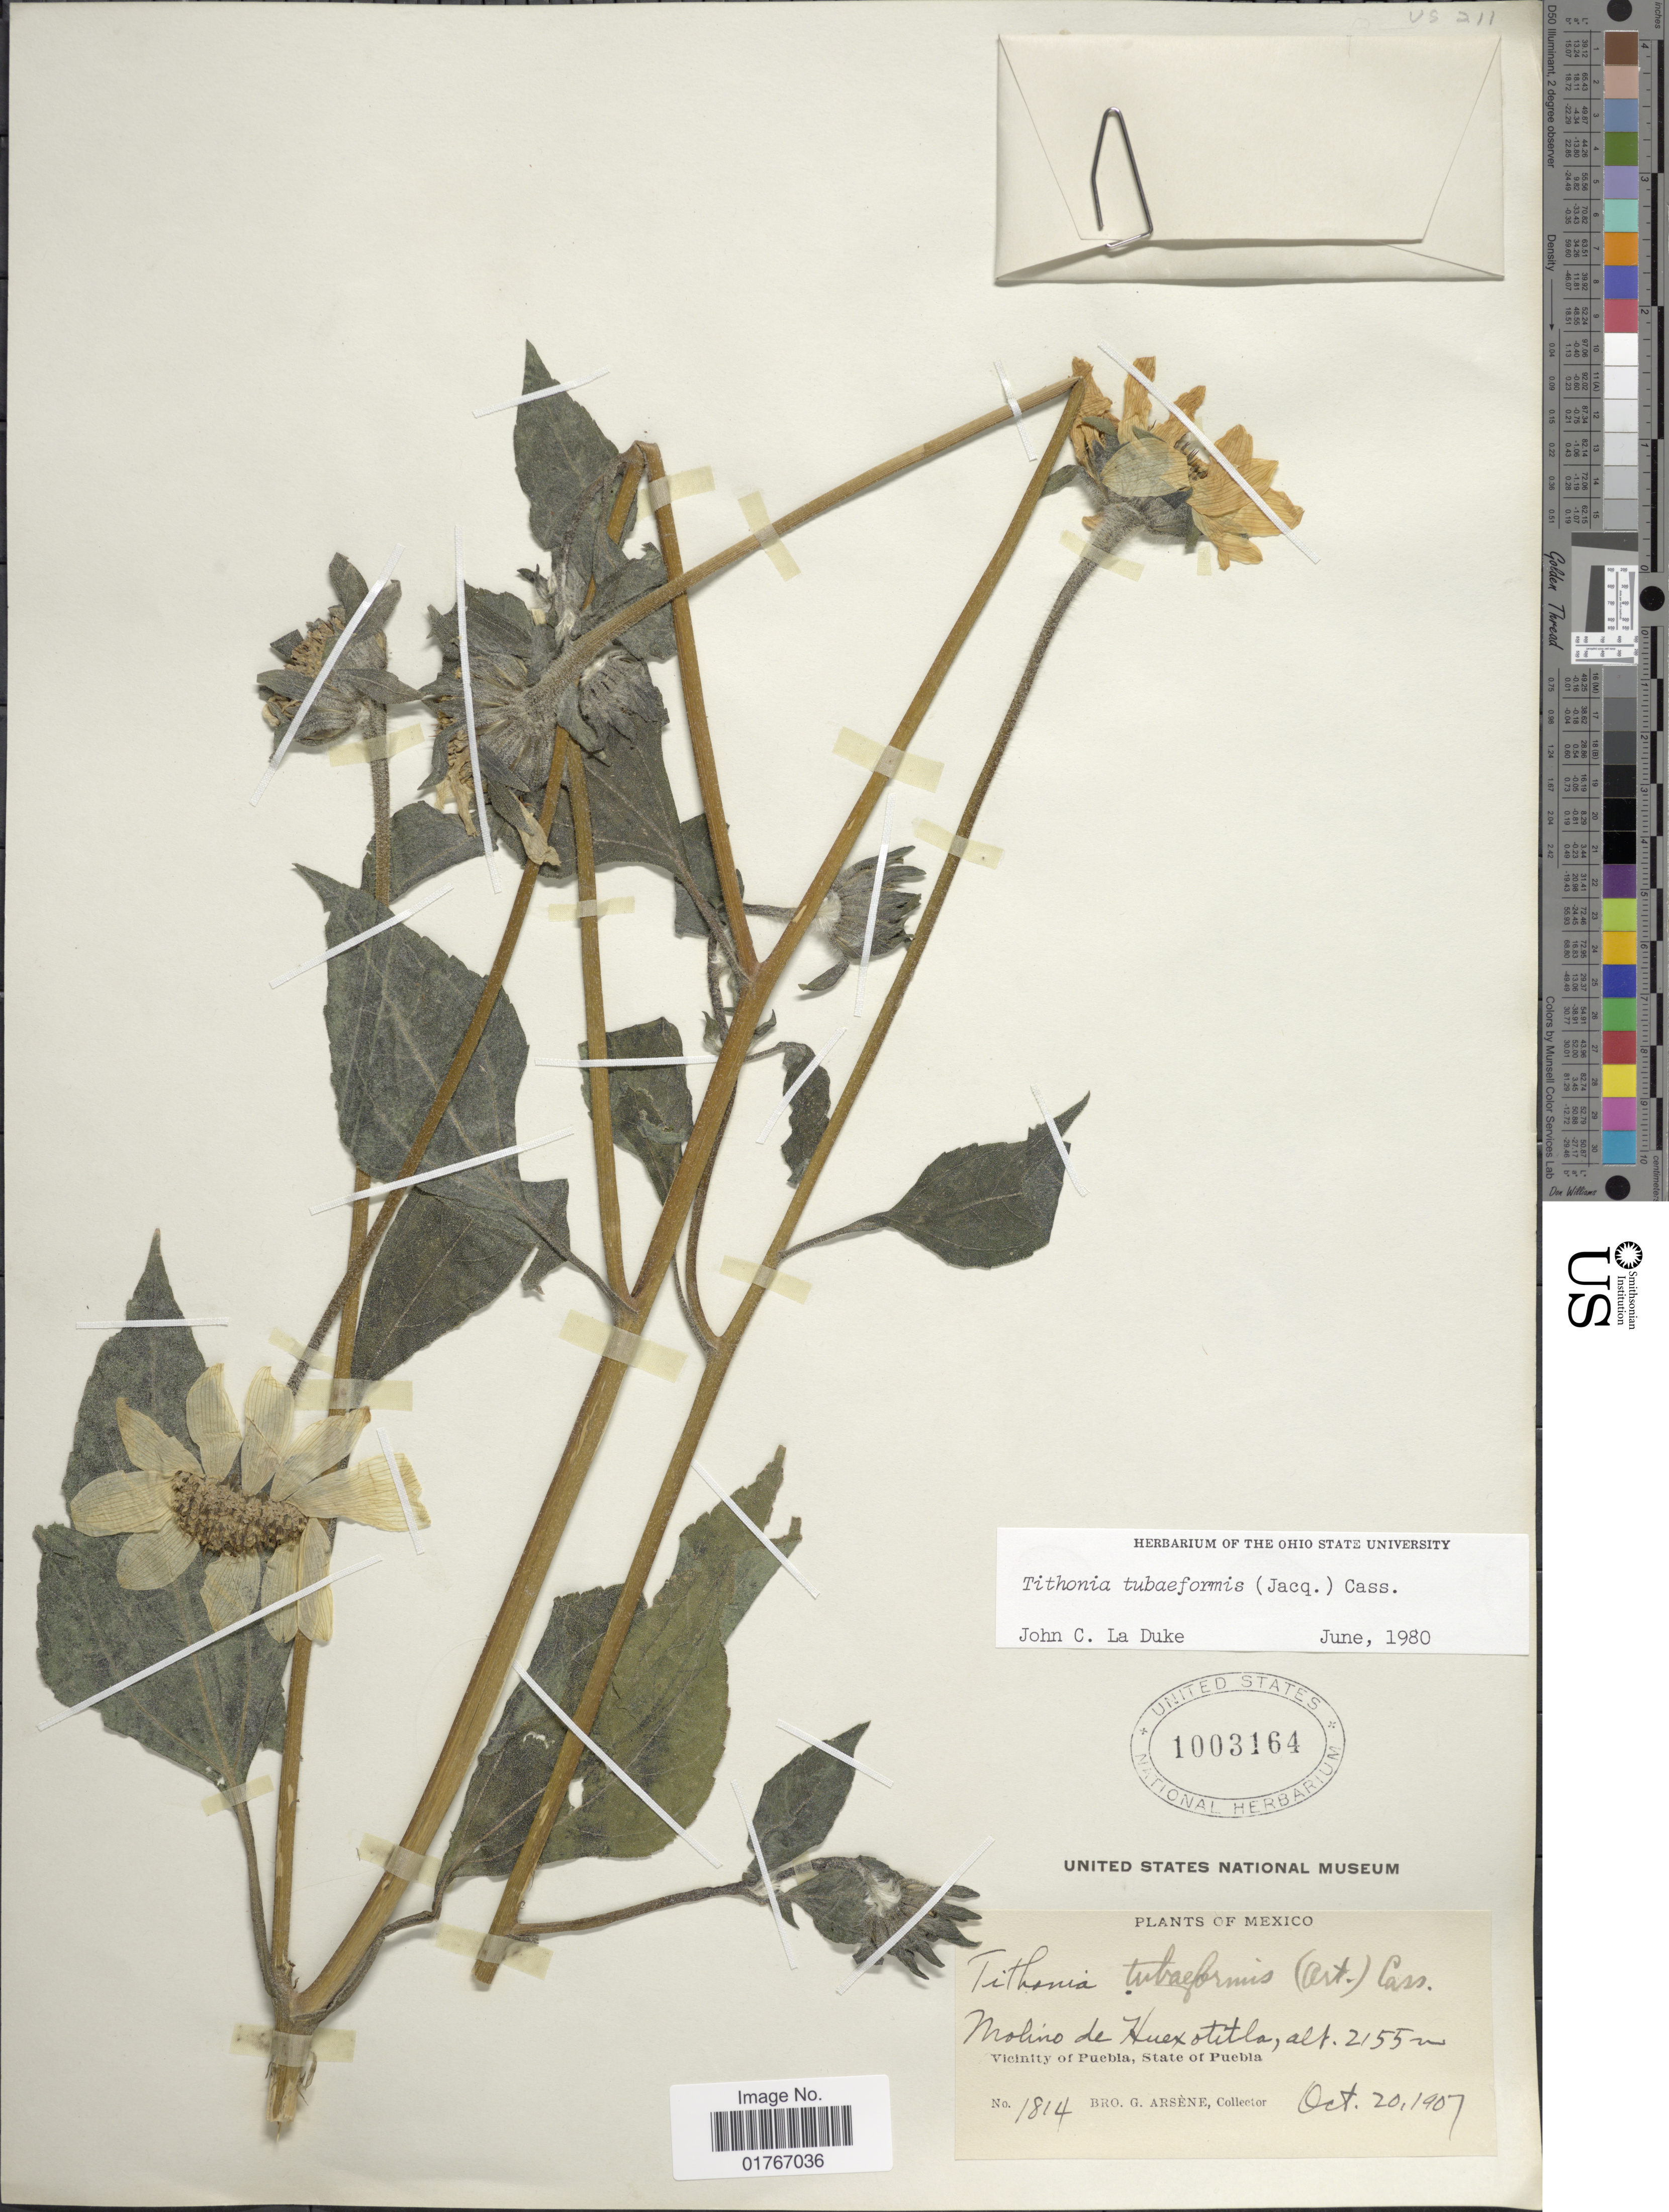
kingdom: Plantae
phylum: Tracheophyta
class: Magnoliopsida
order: Asterales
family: Asteraceae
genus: Tithonia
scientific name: Tithonia tubaeformis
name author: (Jacq.) Cass.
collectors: Bro. G. Arsène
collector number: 1814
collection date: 1907-10-20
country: Mexico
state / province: Puebla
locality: Molino de Huexotitla, Vicinity of Puebla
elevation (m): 2155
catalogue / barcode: US 1003164